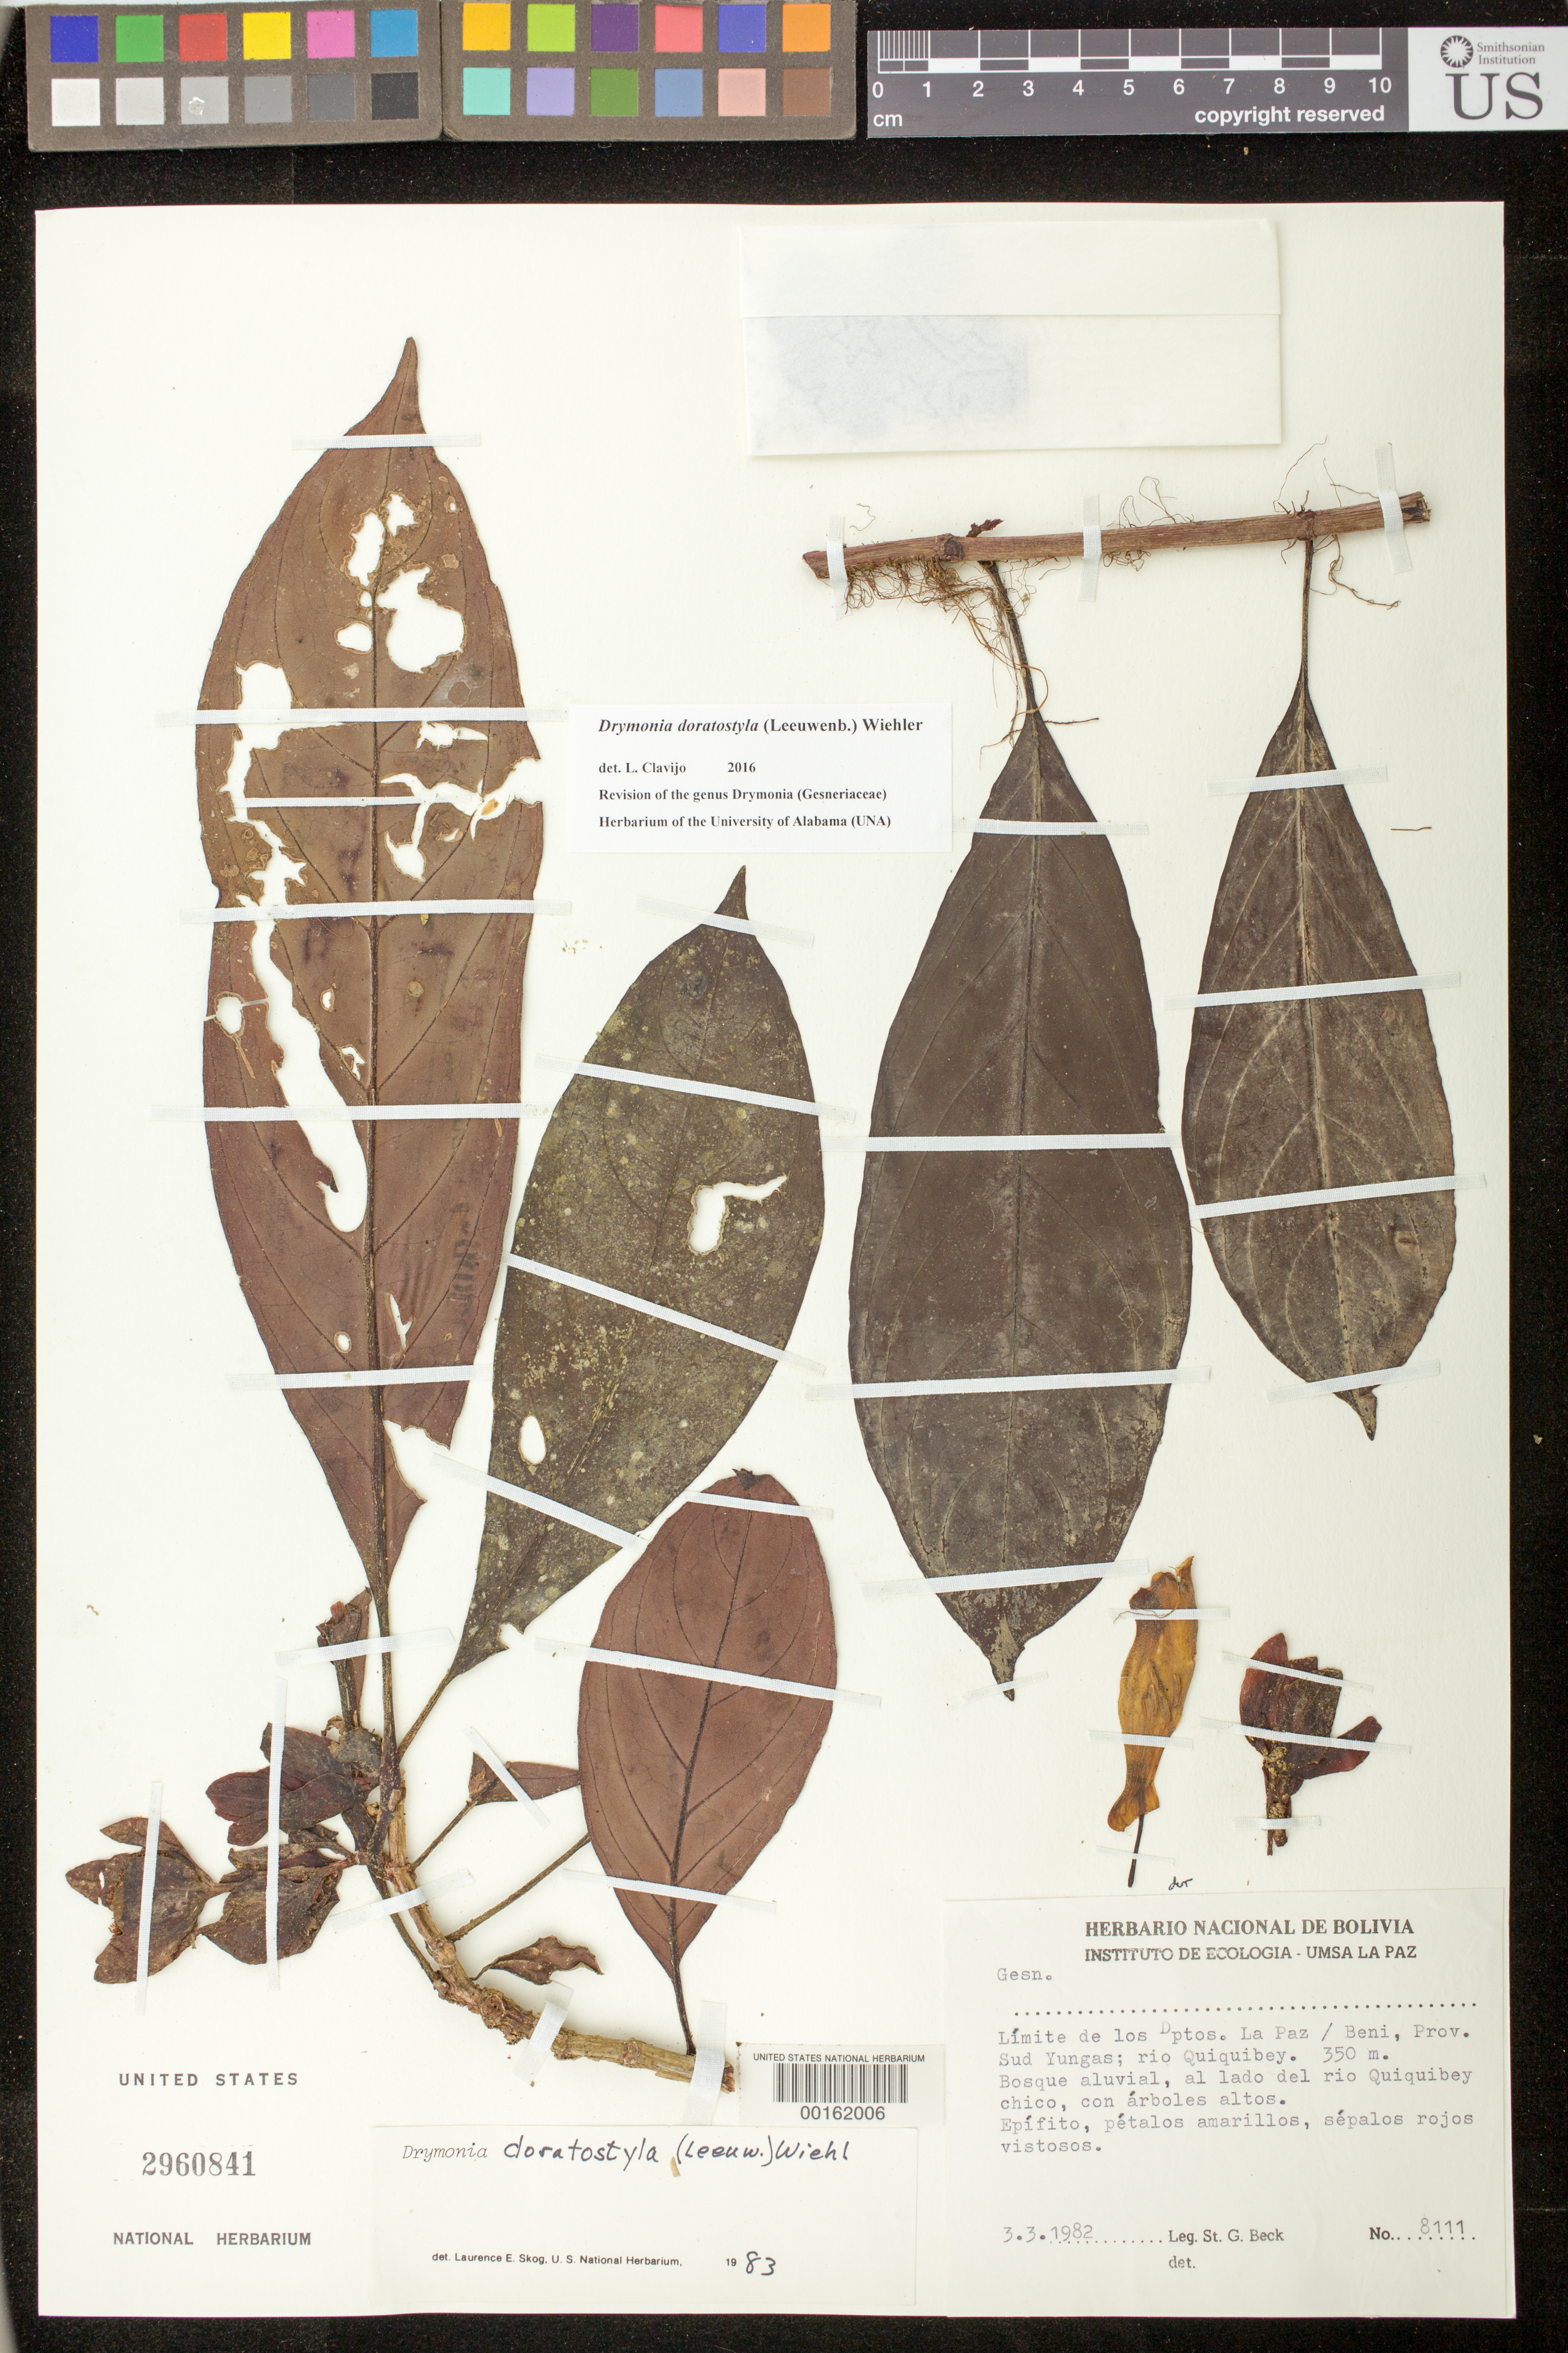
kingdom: Plantae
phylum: Tracheophyta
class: Magnoliopsida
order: Lamiales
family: Gesneriaceae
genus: Drymonia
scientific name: Drymonia doratostyla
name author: (Leeuwenb.) Wiehler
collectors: S. G. Beck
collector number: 8111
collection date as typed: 03 Mar 1982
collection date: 1982-03-03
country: Bolivia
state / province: Beni / La Paz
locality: Prov. Sud Yungas, Rio Quiquibey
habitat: Aluvial forest, beside rio quiquibey, with tall trees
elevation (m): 350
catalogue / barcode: US 2960841